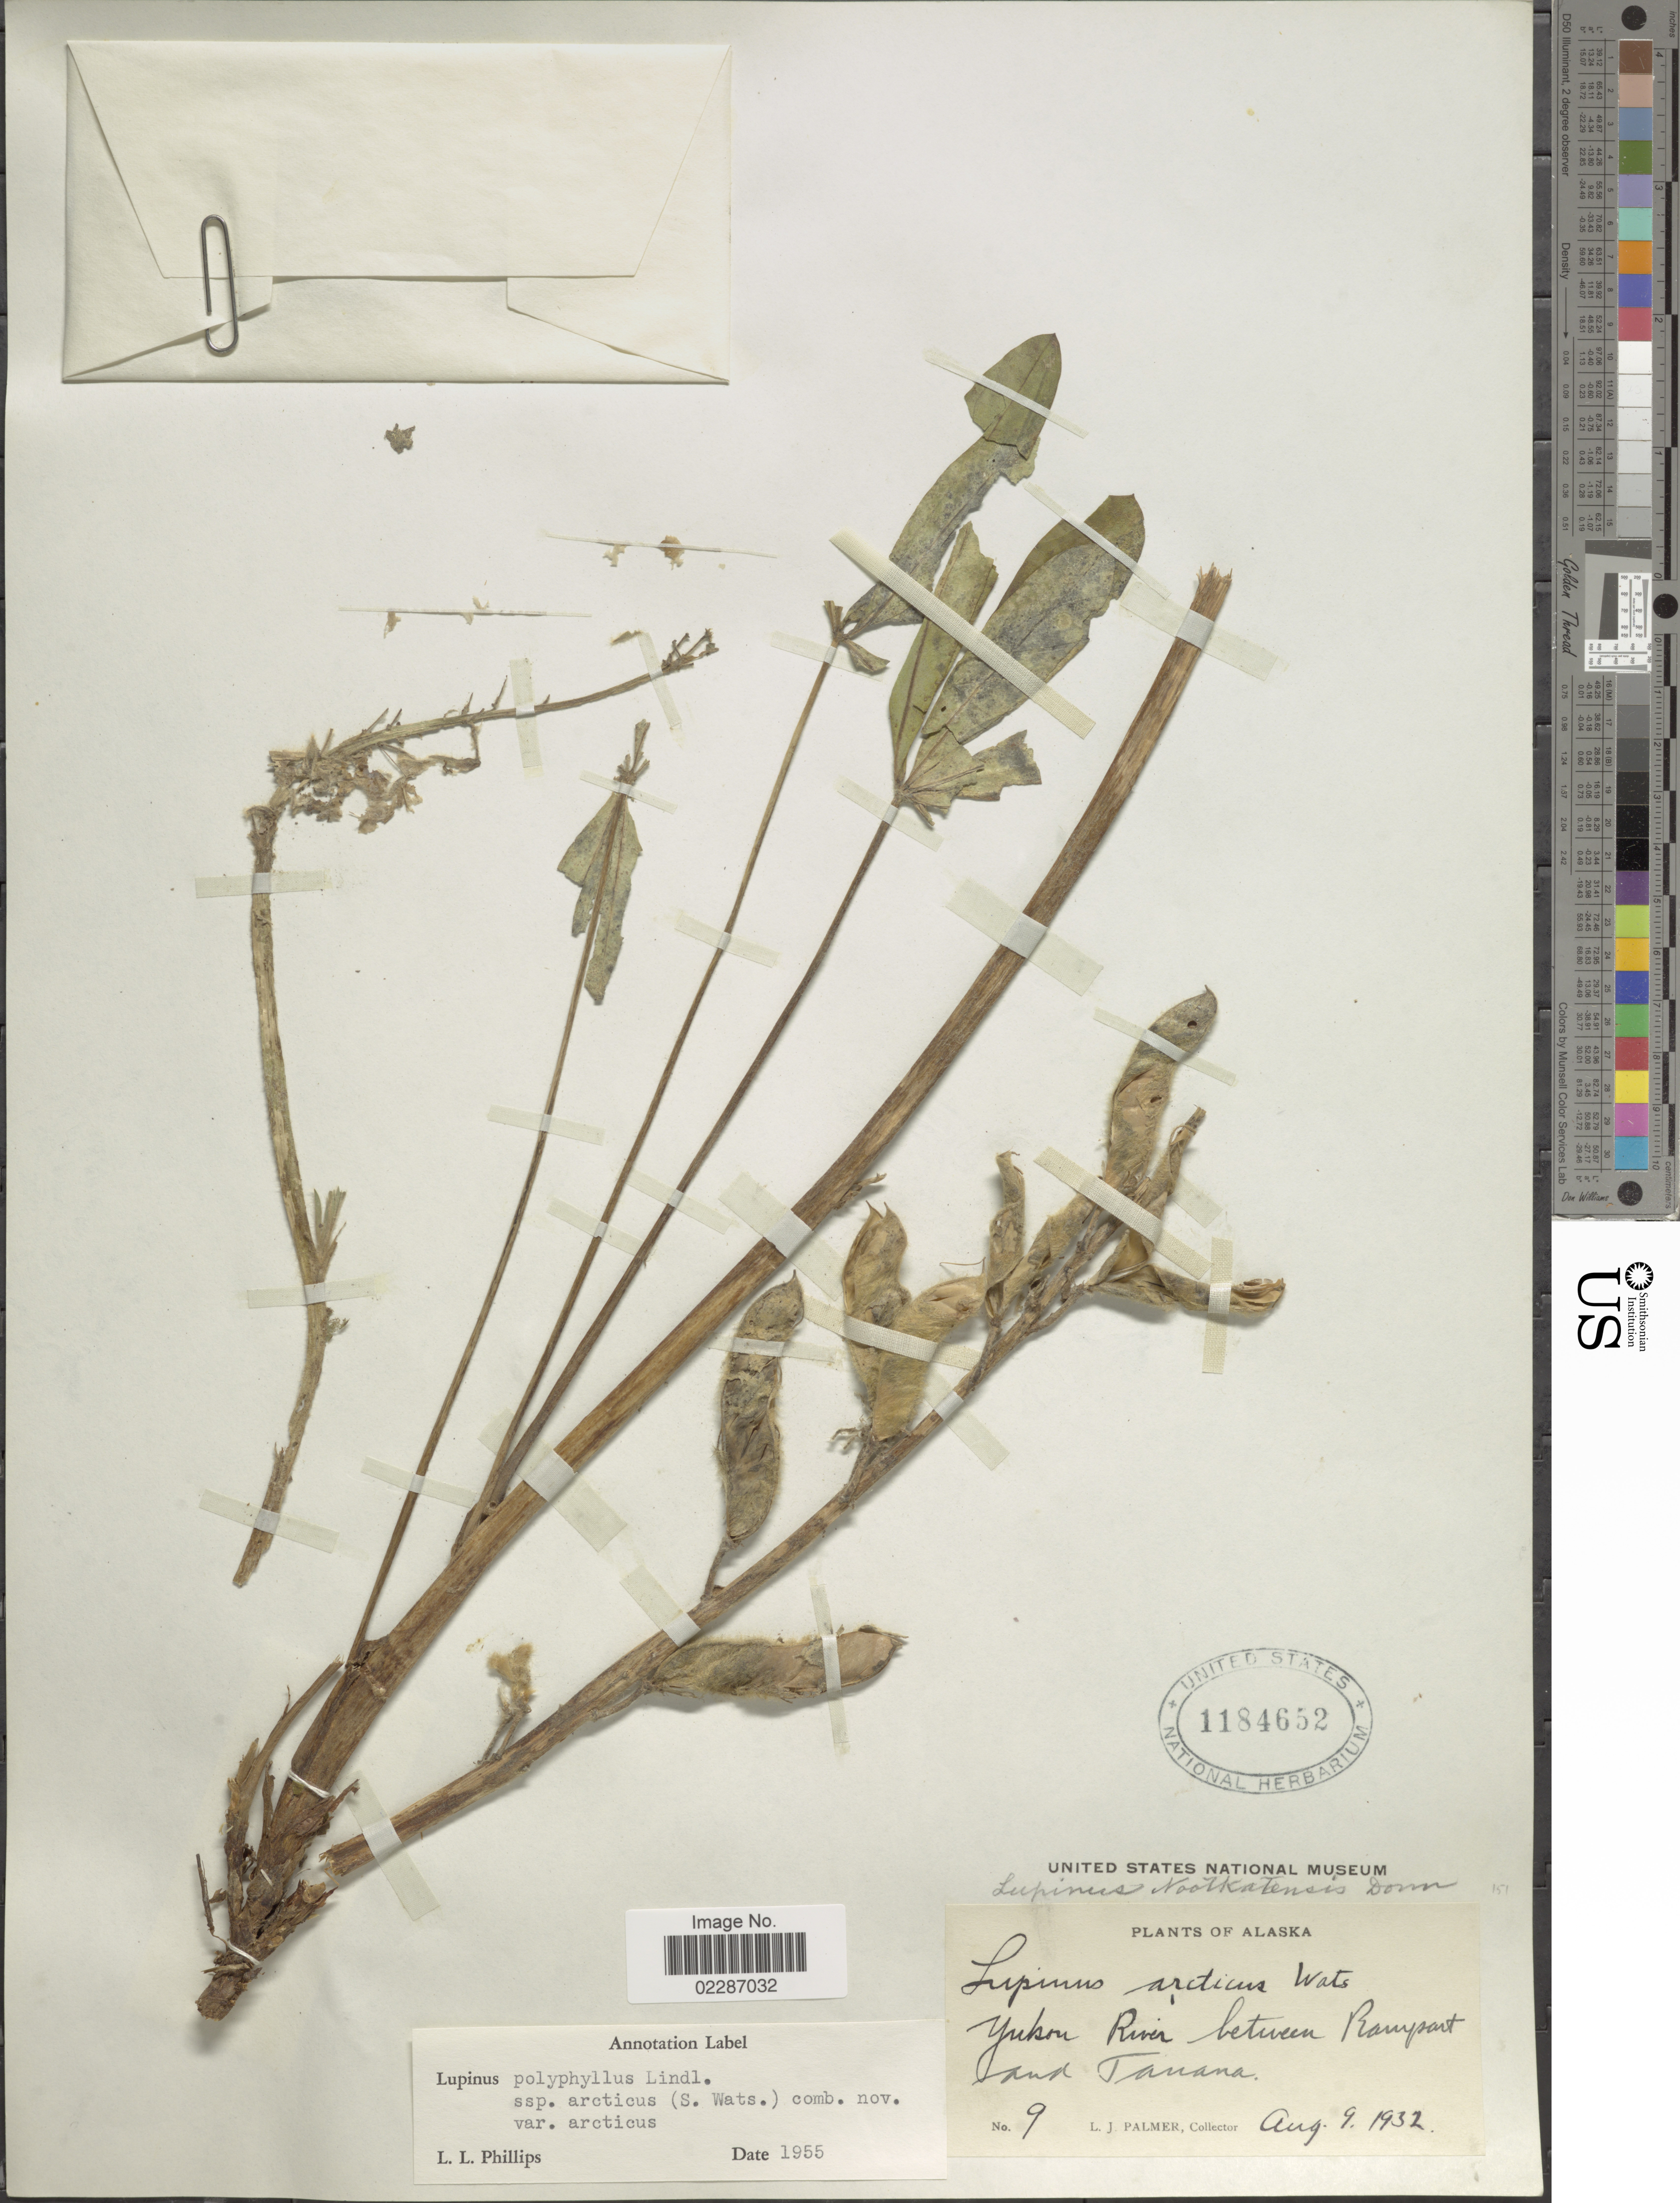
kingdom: Plantae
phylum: Tracheophyta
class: Magnoliopsida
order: Fabales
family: Fabaceae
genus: Lupinus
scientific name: Lupinus arcticus subsp. arcticus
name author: S. Watson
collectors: L. J. Palmer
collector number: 9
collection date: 1932-08-09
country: United States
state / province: Alaska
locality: Yukon River between Rampart and Tanana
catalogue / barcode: US 1184652